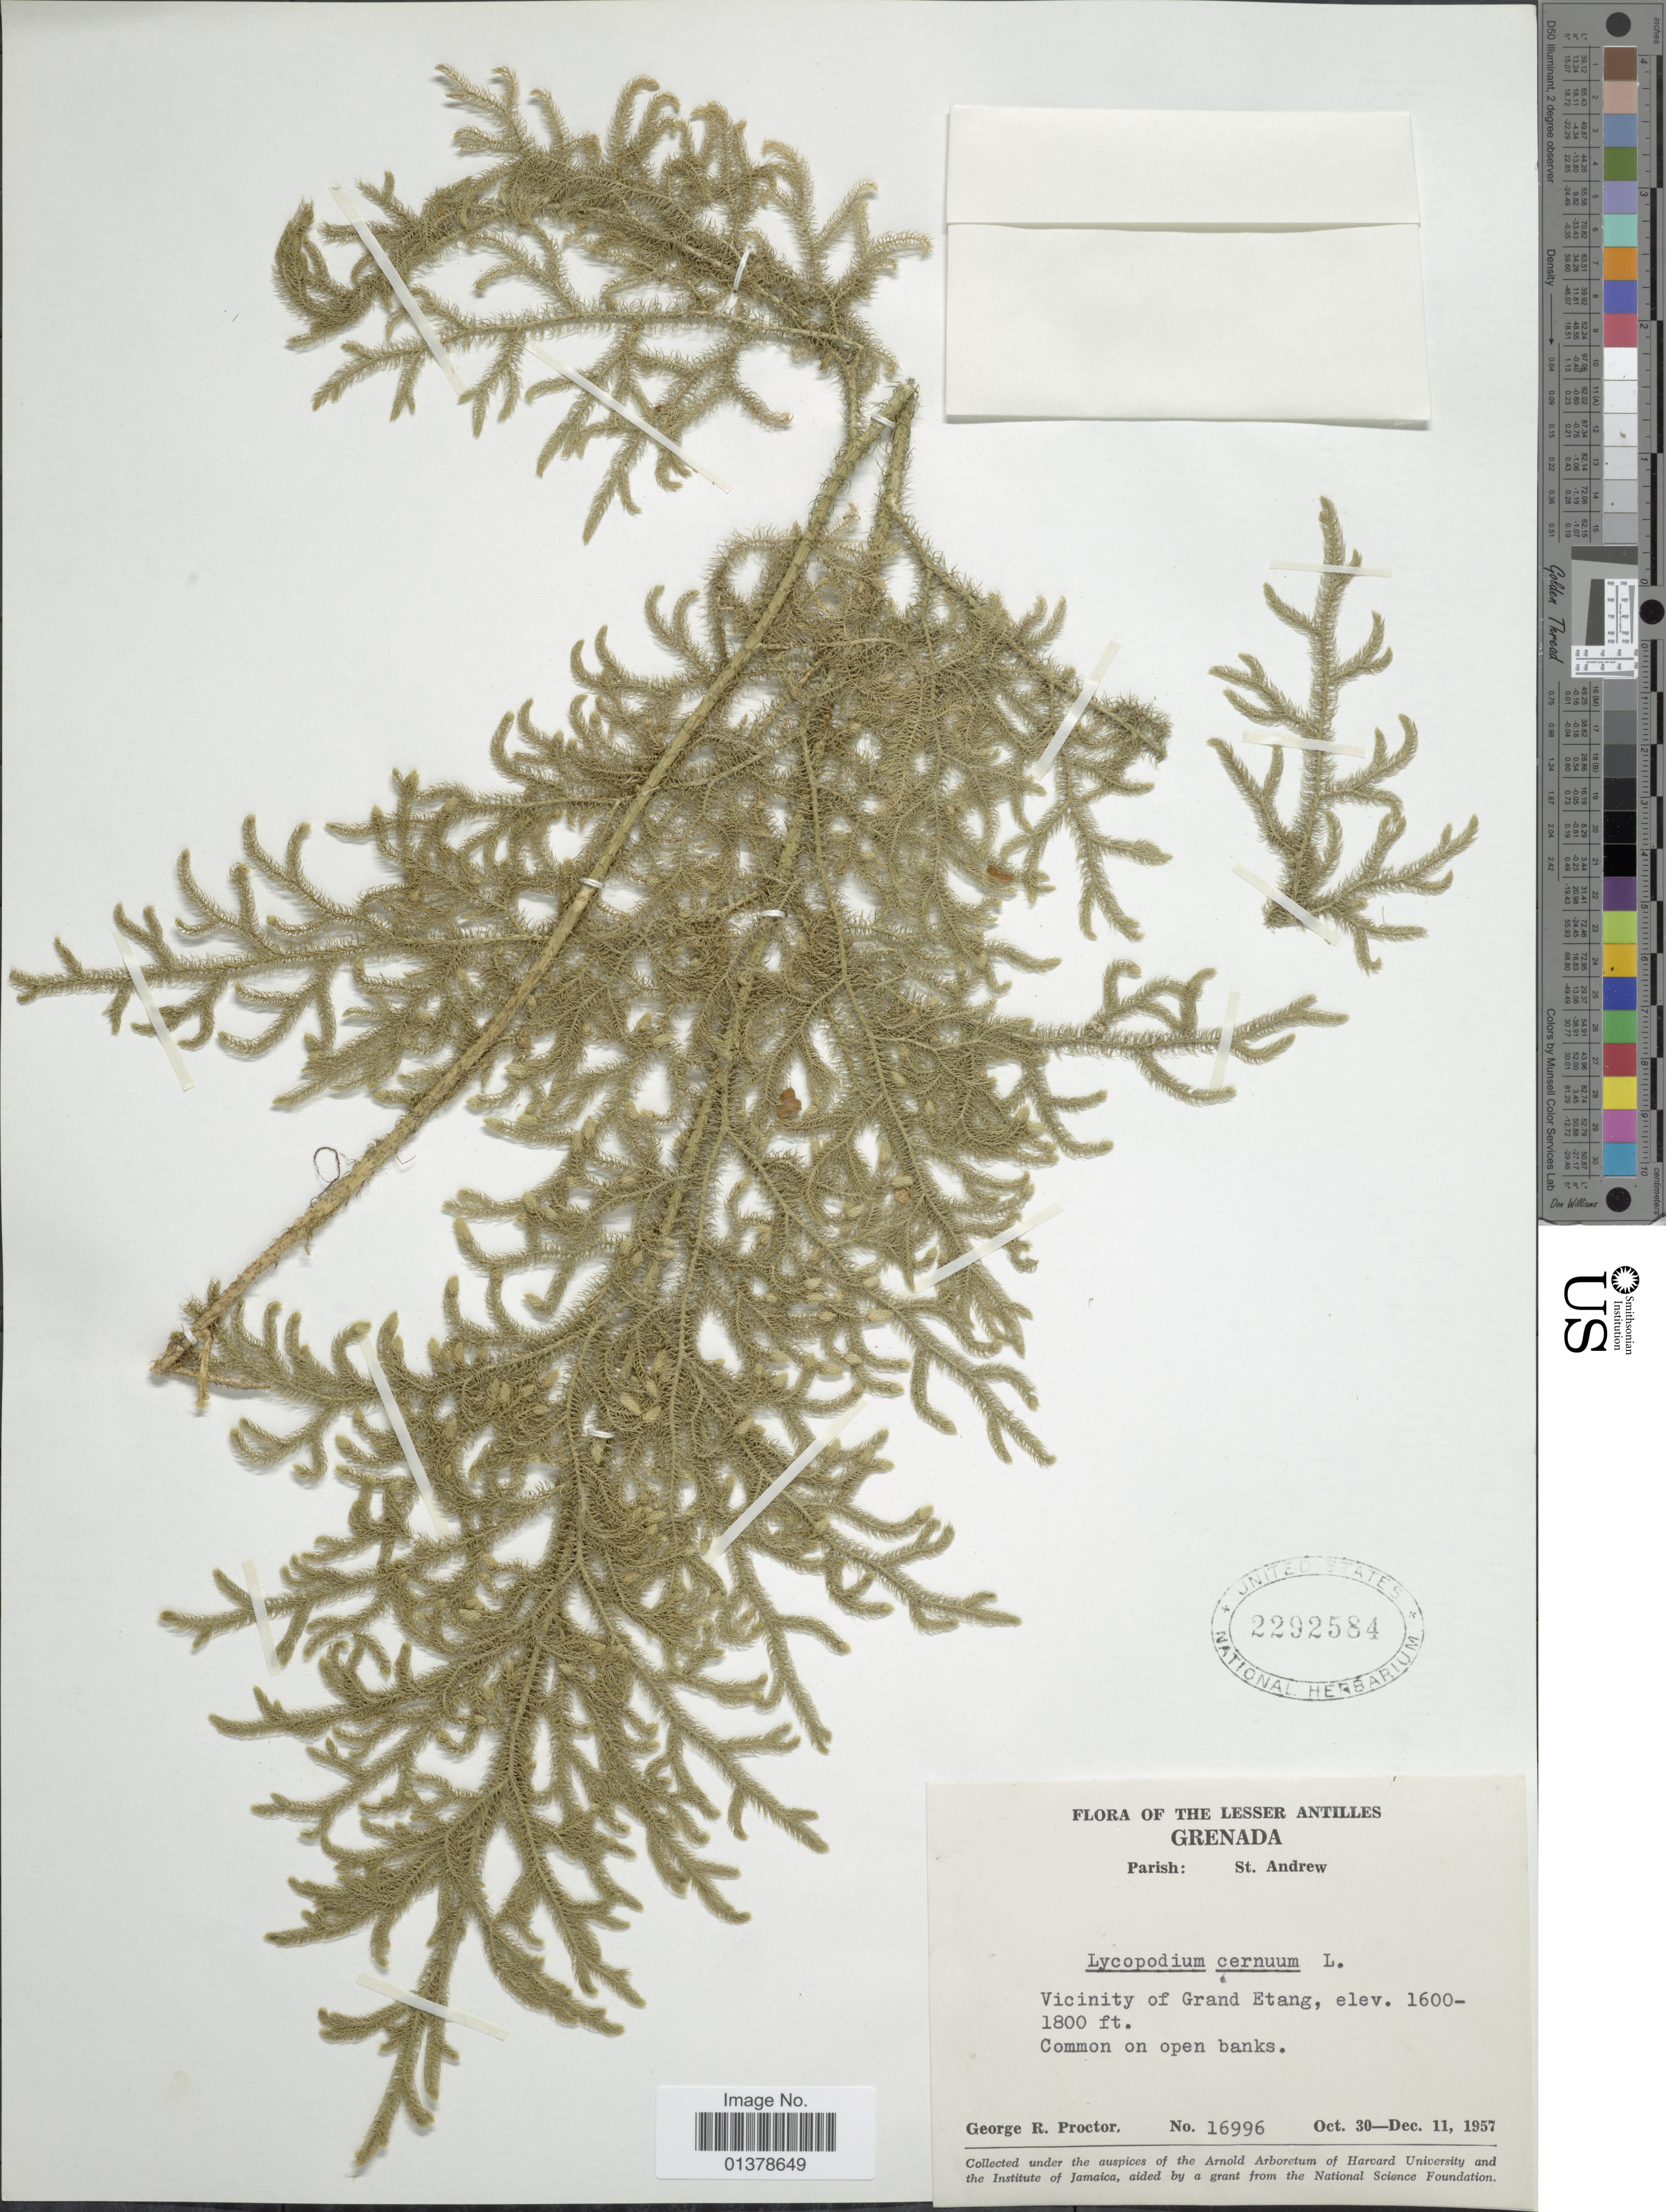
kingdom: Plantae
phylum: Tracheophyta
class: Lycopodiopsida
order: Lycopodiales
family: Lycopodiaceae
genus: Palhinhaea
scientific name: Palhinhaea cernua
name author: (L.) Vasc. & Franco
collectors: G. R. Proctor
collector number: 16996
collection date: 1957-10-30/1957-12-11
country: Grenada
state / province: Saint Andrew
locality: Vicinity of Grand Etanf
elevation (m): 488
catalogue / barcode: US 2292584